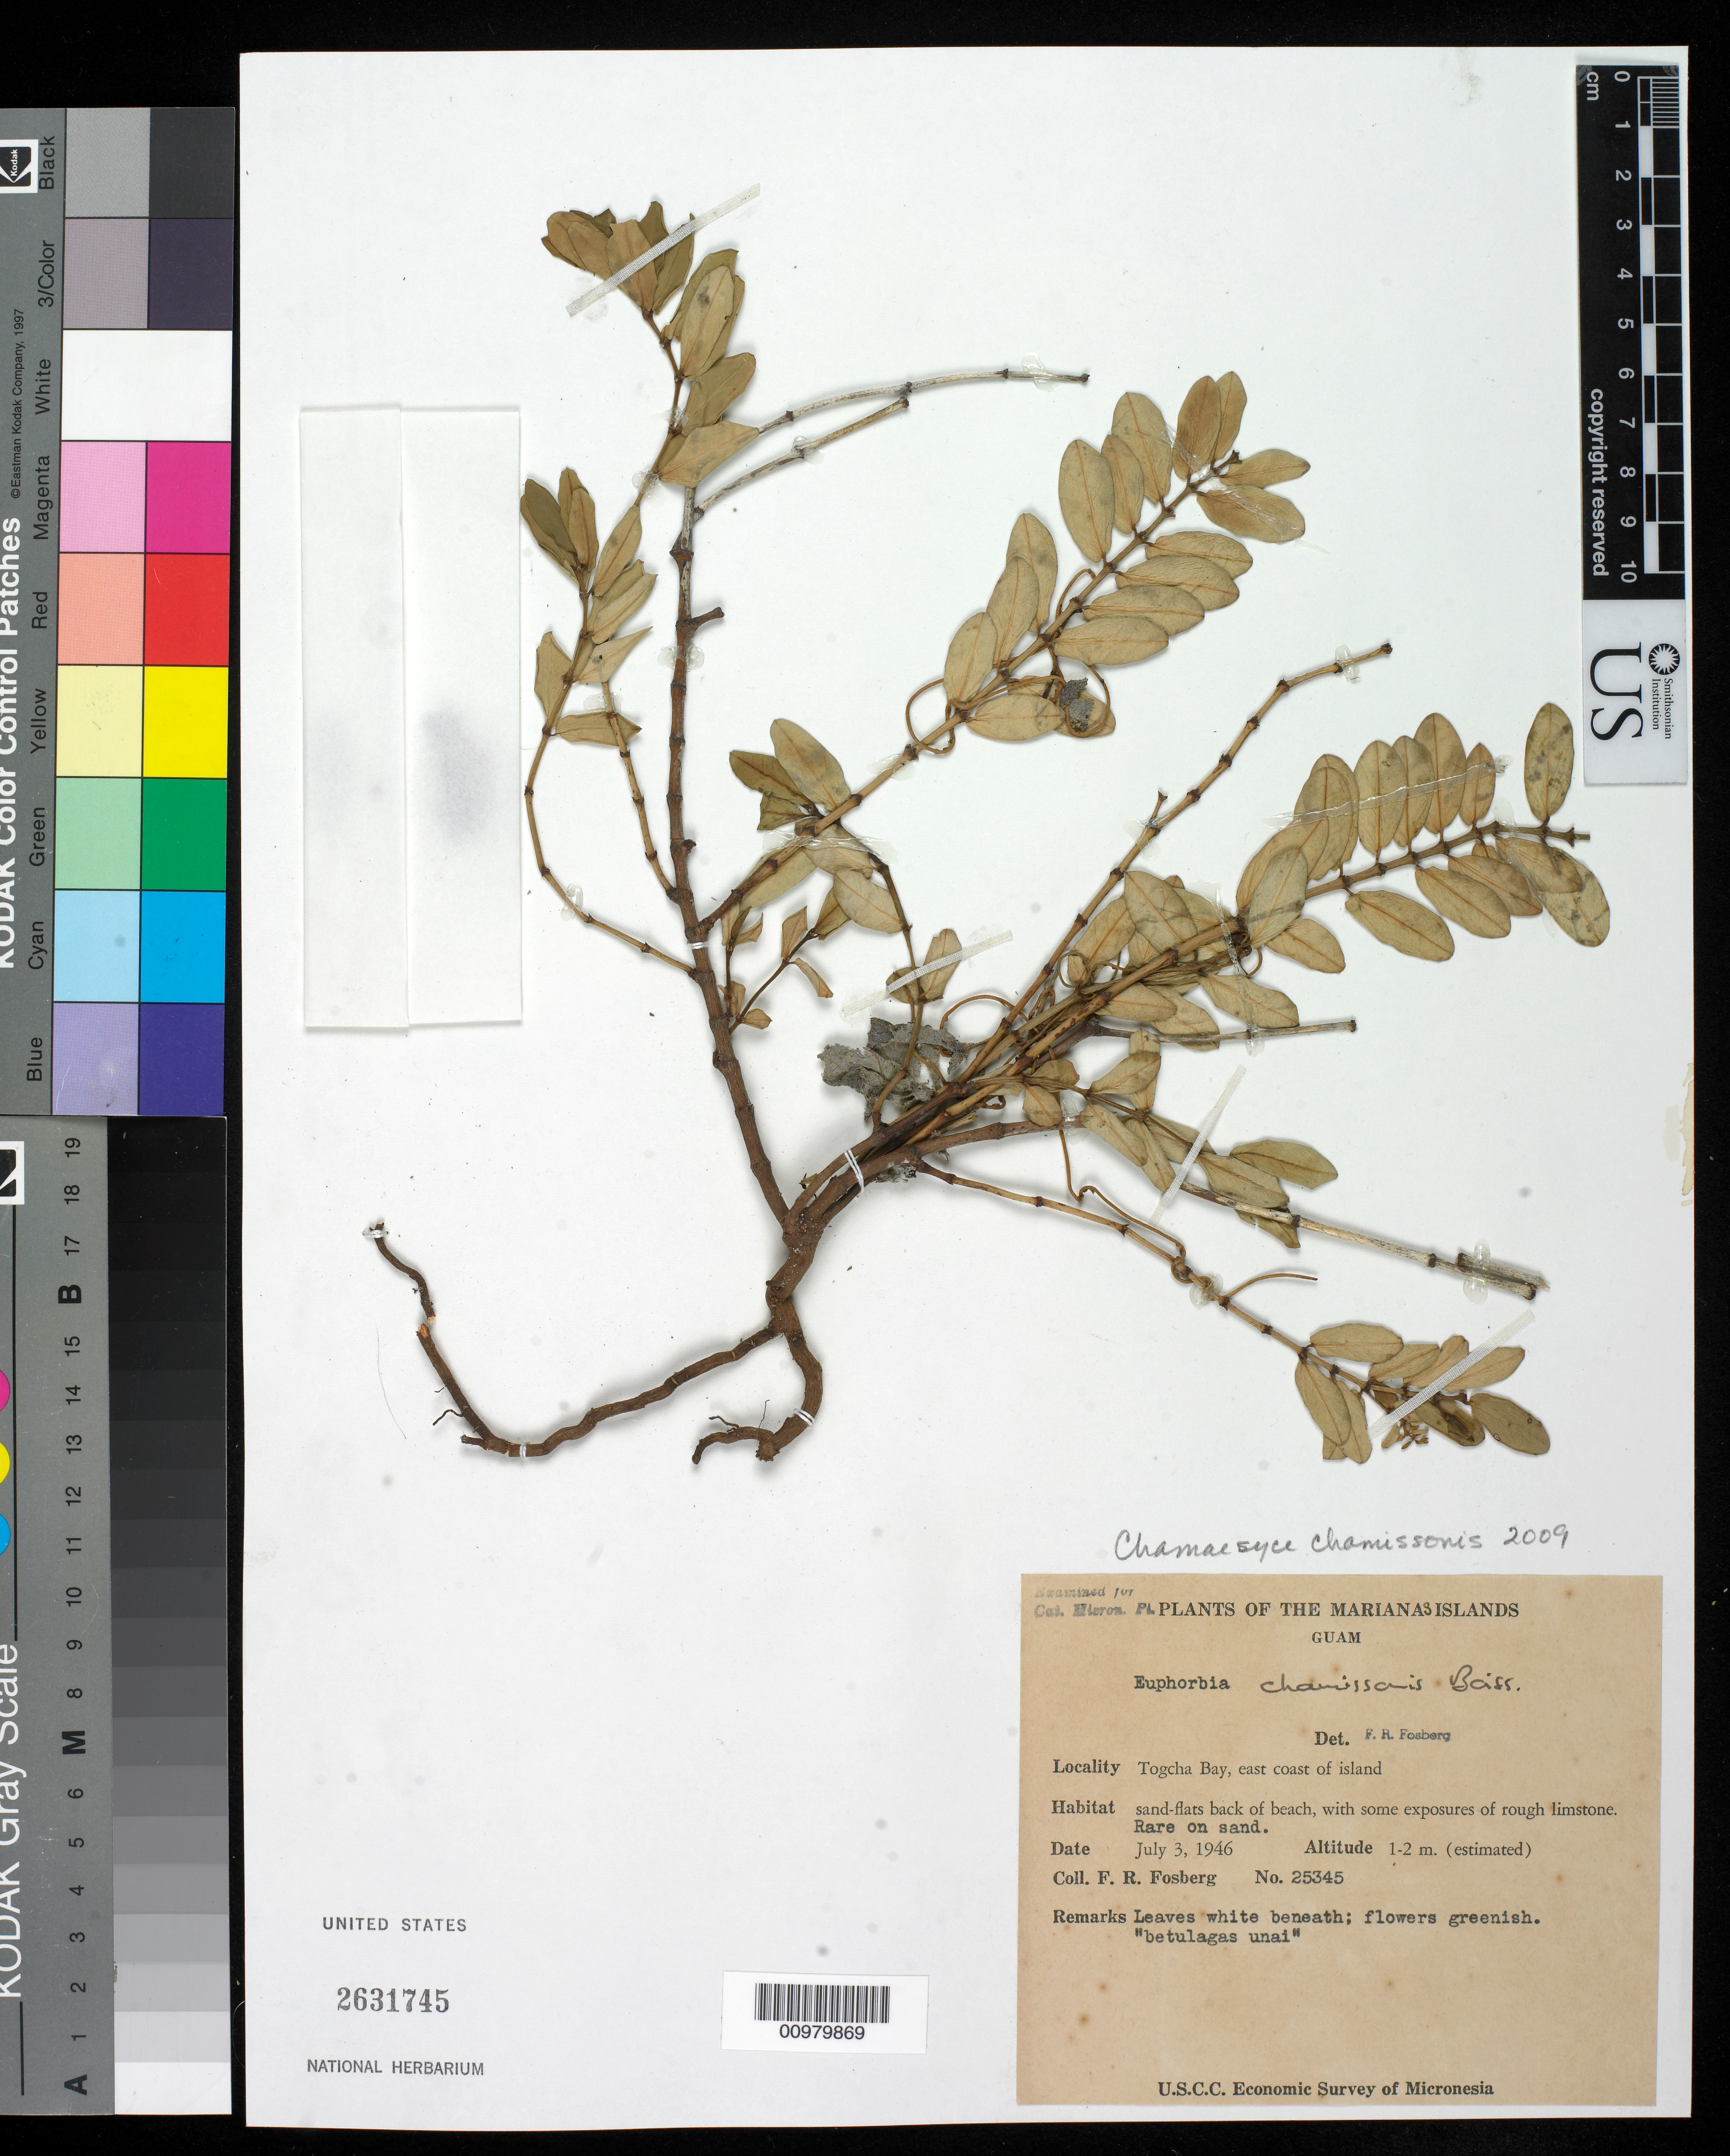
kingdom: Plantae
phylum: Tracheophyta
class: Magnoliopsida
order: Malpighiales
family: Euphorbiaceae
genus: Euphorbia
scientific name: Euphorbia chamissonis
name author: (Klotzsch ex Klotzsch & Garcke) Boiss.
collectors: F. R. Fosberg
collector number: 25345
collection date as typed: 03 Jul 1946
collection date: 1946-07-03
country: Guam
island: Guam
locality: Marianas Is., Guam, East Coast, Togcha Bay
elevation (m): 1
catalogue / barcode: US 2631745